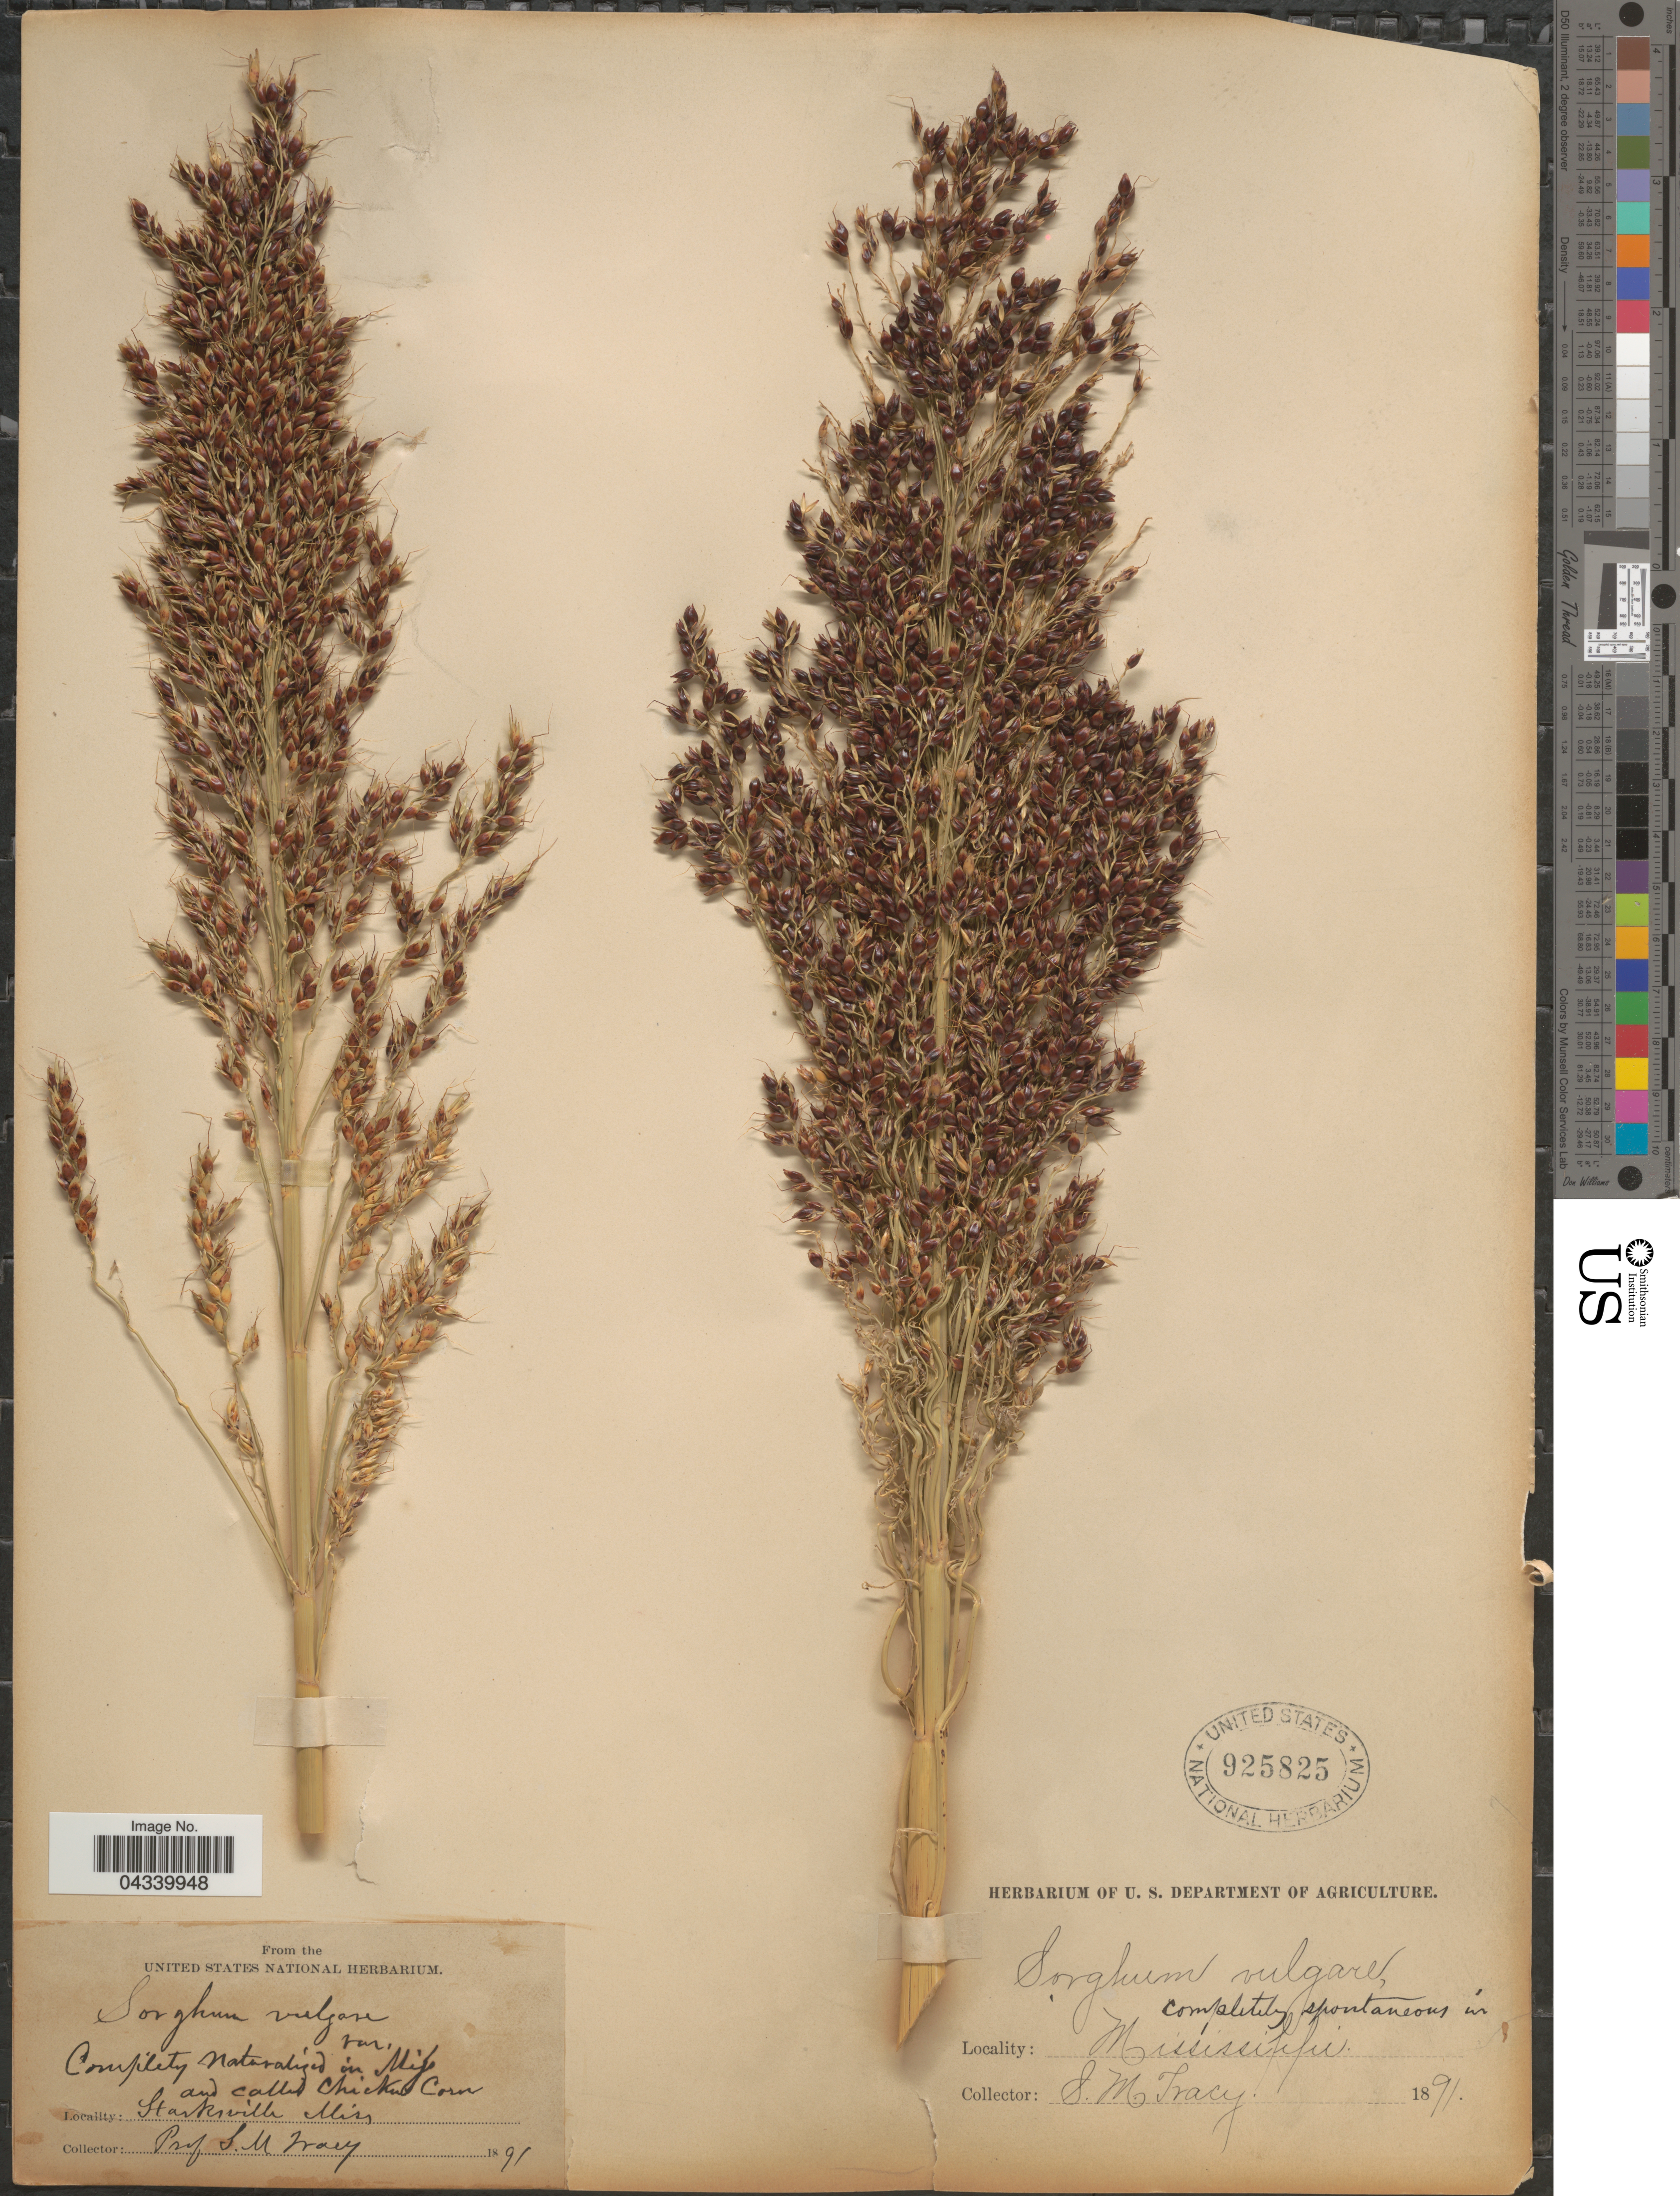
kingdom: Plantae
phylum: Tracheophyta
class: Liliopsida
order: Poales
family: Poaceae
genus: Sorghum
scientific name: Sorghum halepense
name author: (L.) Pers.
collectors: S. M. Tracy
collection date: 1891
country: United States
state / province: Mississippi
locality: Starkville.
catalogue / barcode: US 925825